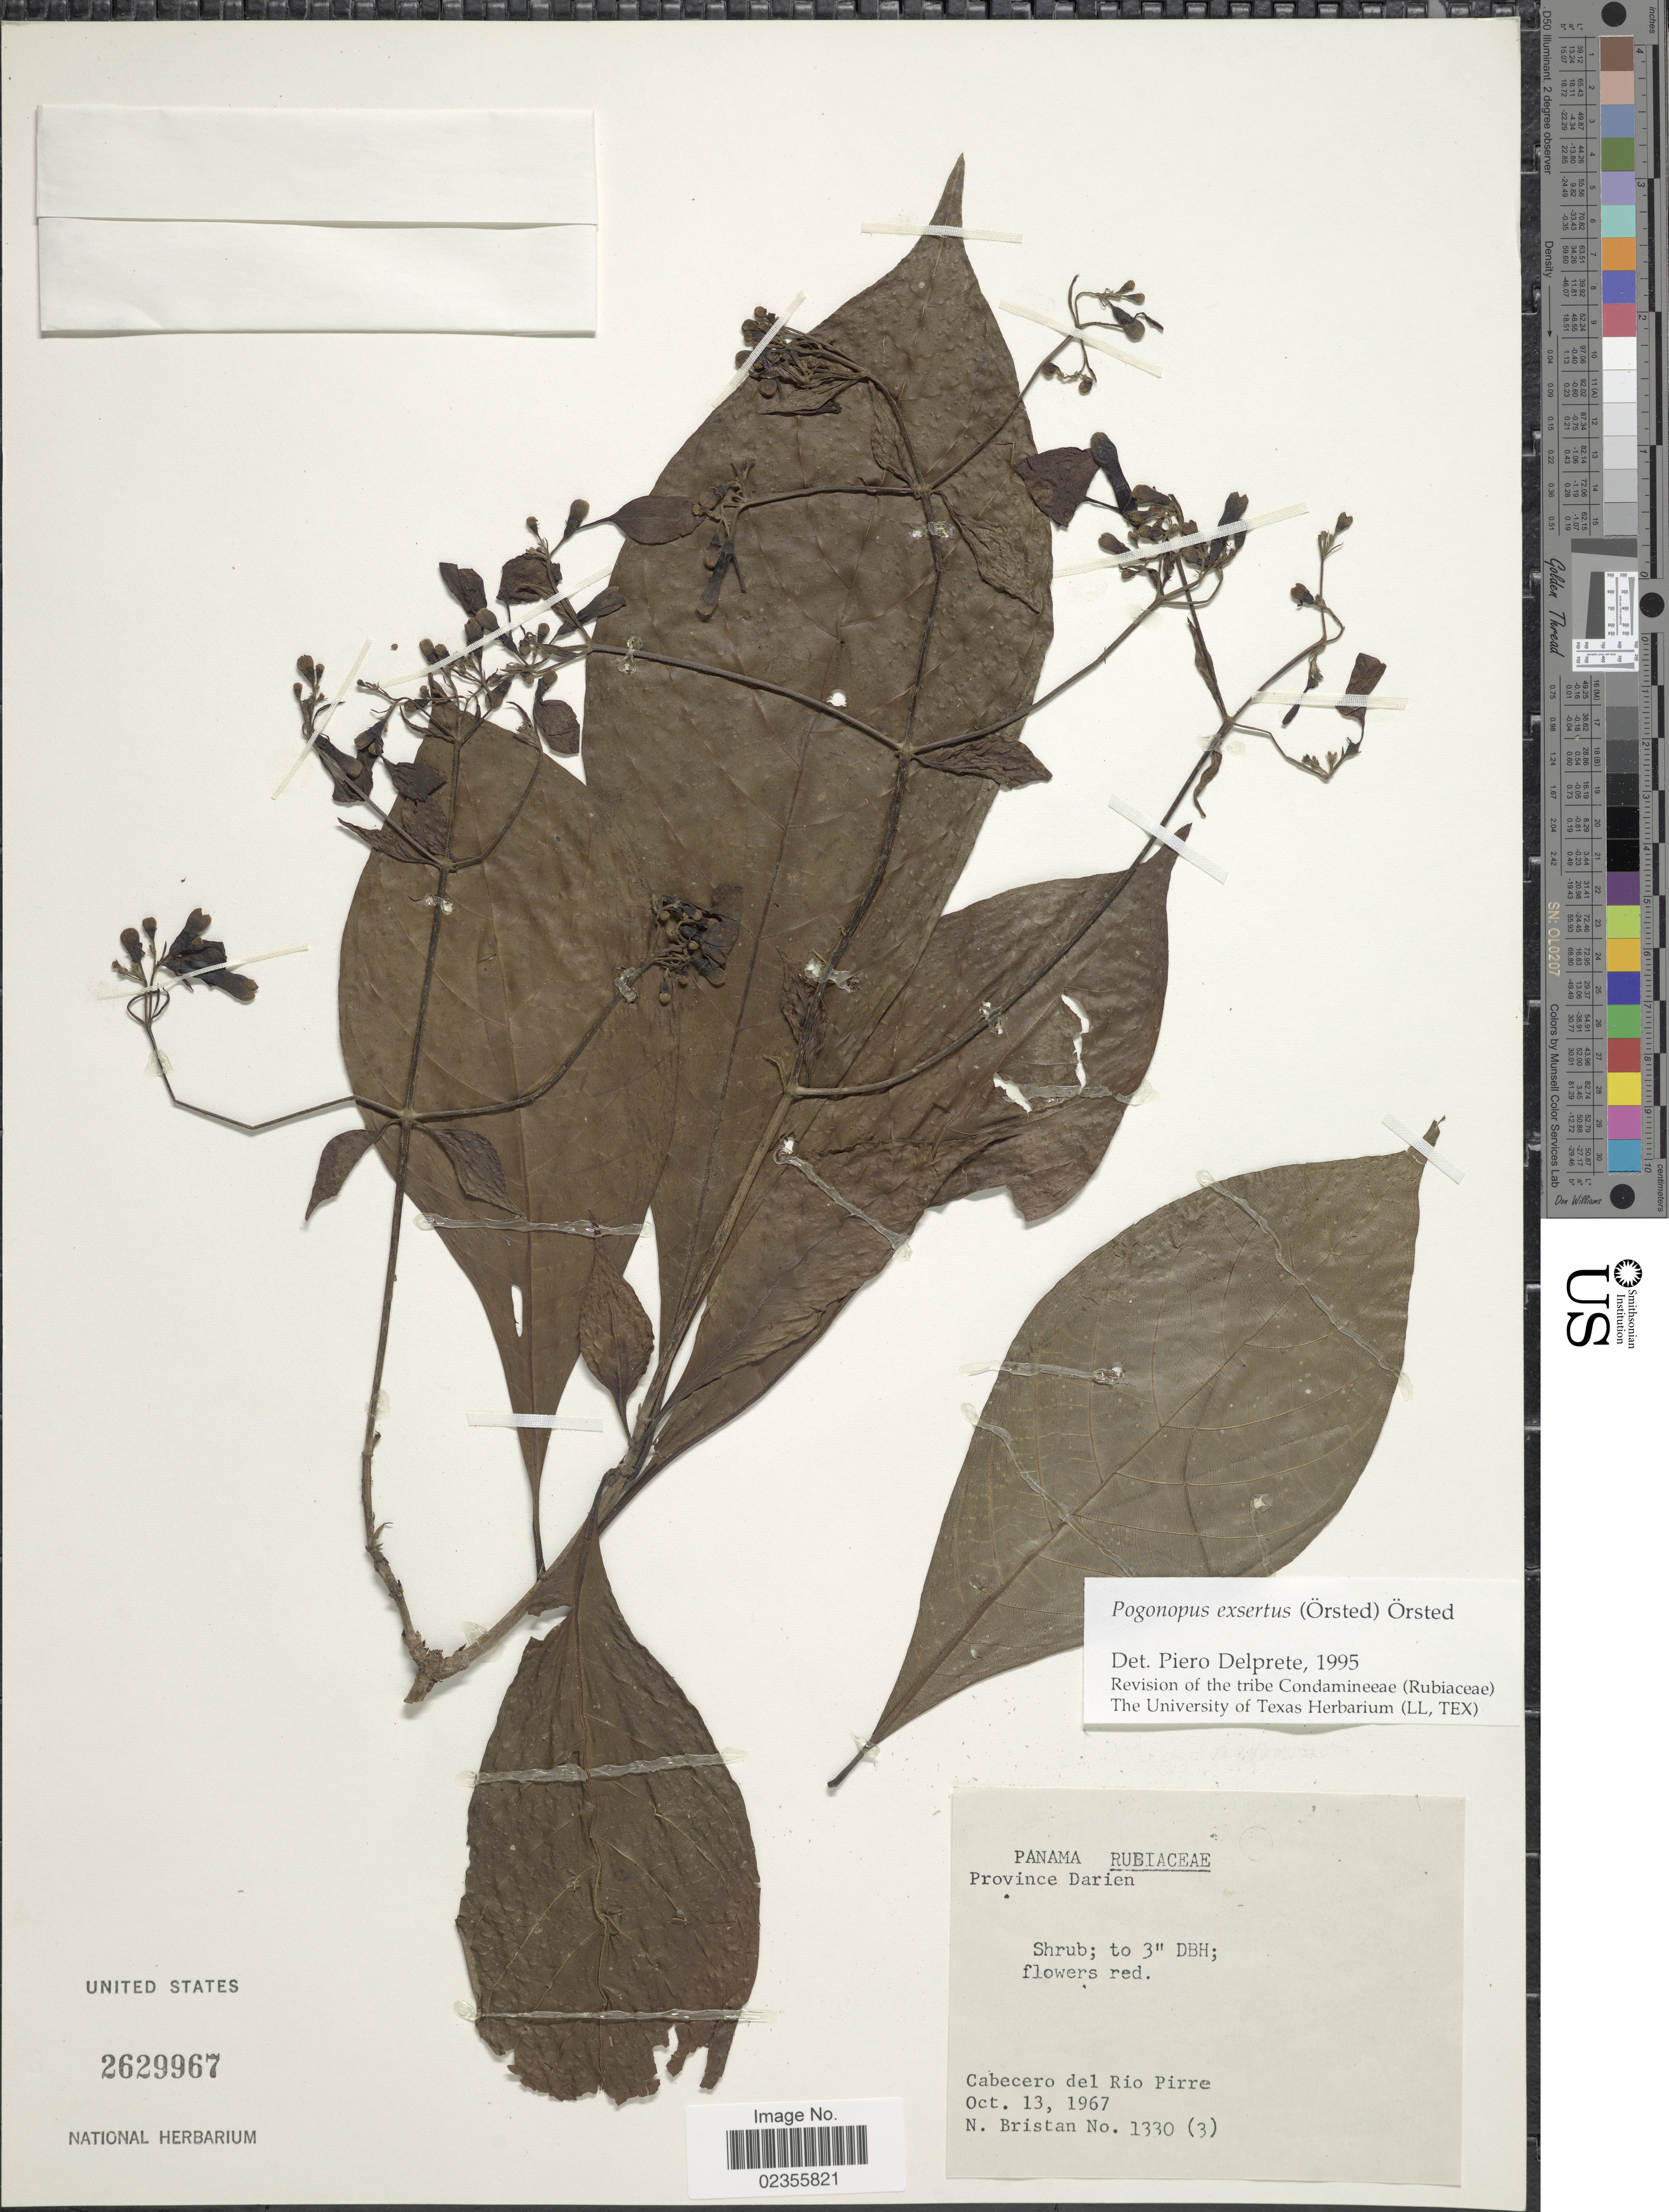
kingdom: Plantae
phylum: Tracheophyta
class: Magnoliopsida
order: Gentianales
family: Rubiaceae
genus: Pogonopus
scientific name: Pogonopus exsertus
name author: (Oerst.) Oerst.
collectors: N. Bristan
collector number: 3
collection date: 1967-10-13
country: Panama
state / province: Darién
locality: Cabecero del Rio Pirre.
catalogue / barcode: US 2629967